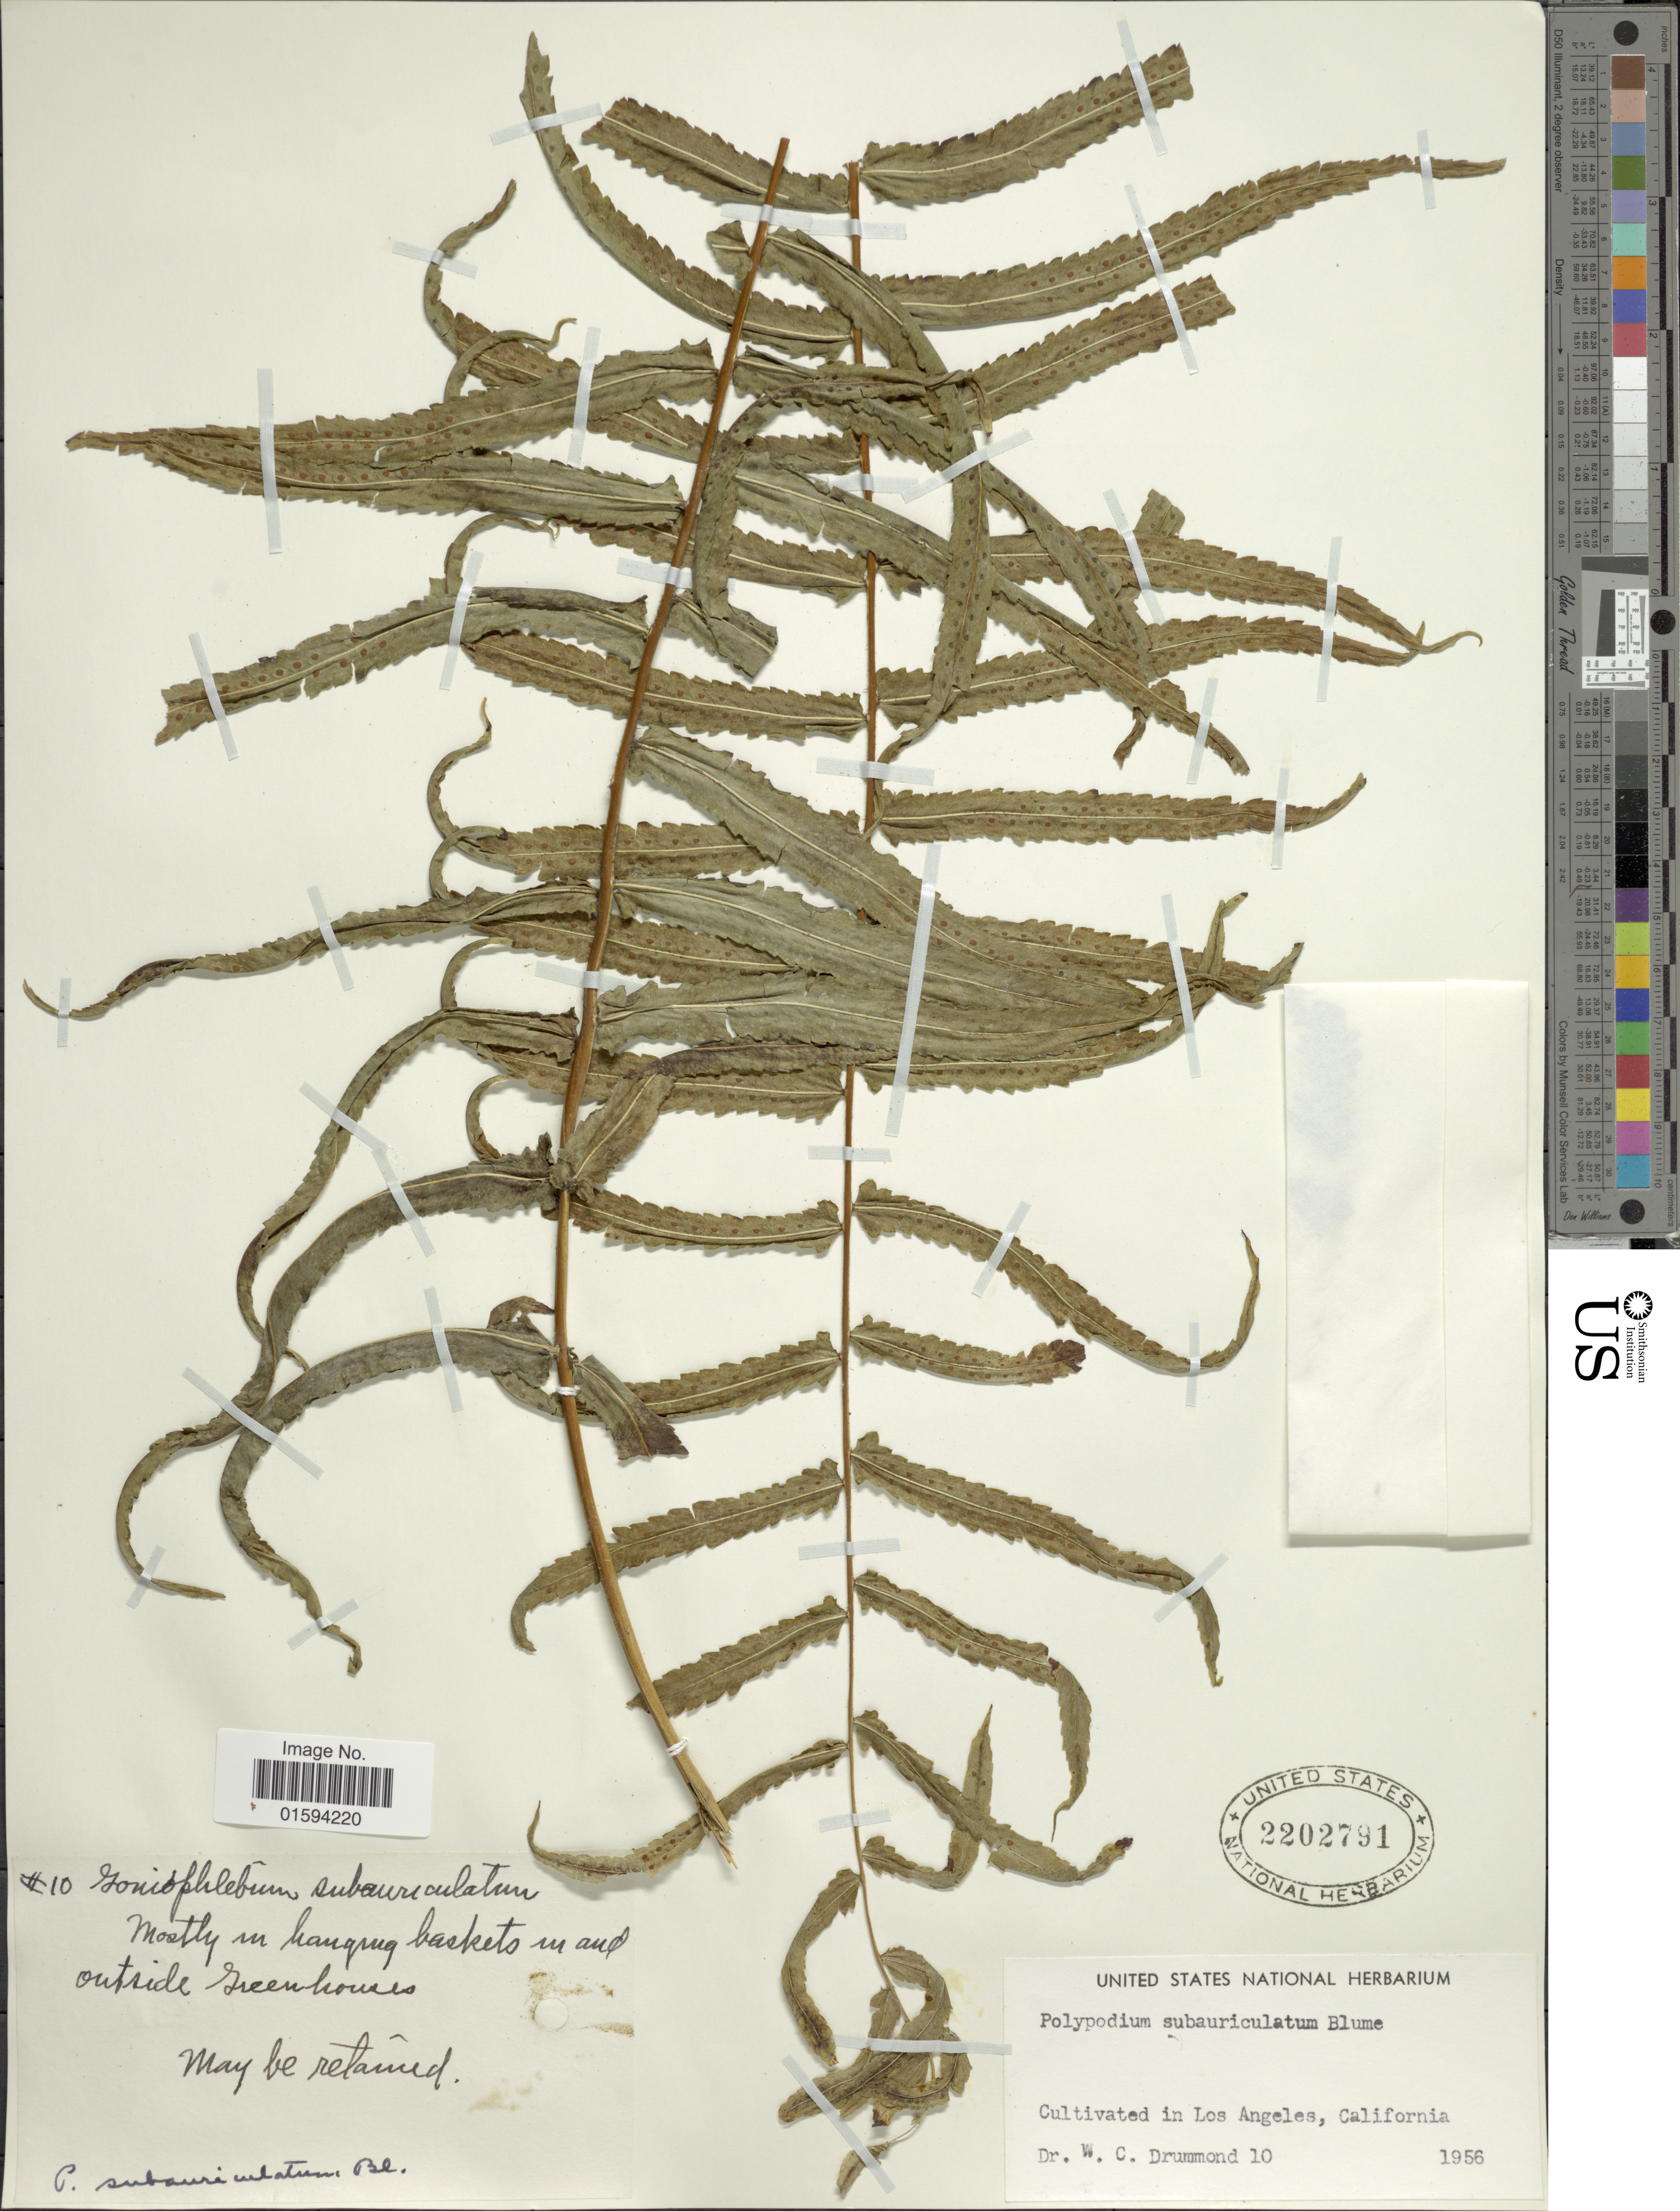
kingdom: Plantae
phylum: Tracheophyta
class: Polypodiopsida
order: Polypodiales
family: Polypodiaceae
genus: Polypodium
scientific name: Polypodium subauriculatum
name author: Blume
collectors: W. Drummond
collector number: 10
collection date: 1956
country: United States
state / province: California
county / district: Los Angeles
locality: Los Angeles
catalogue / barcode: US 2202791